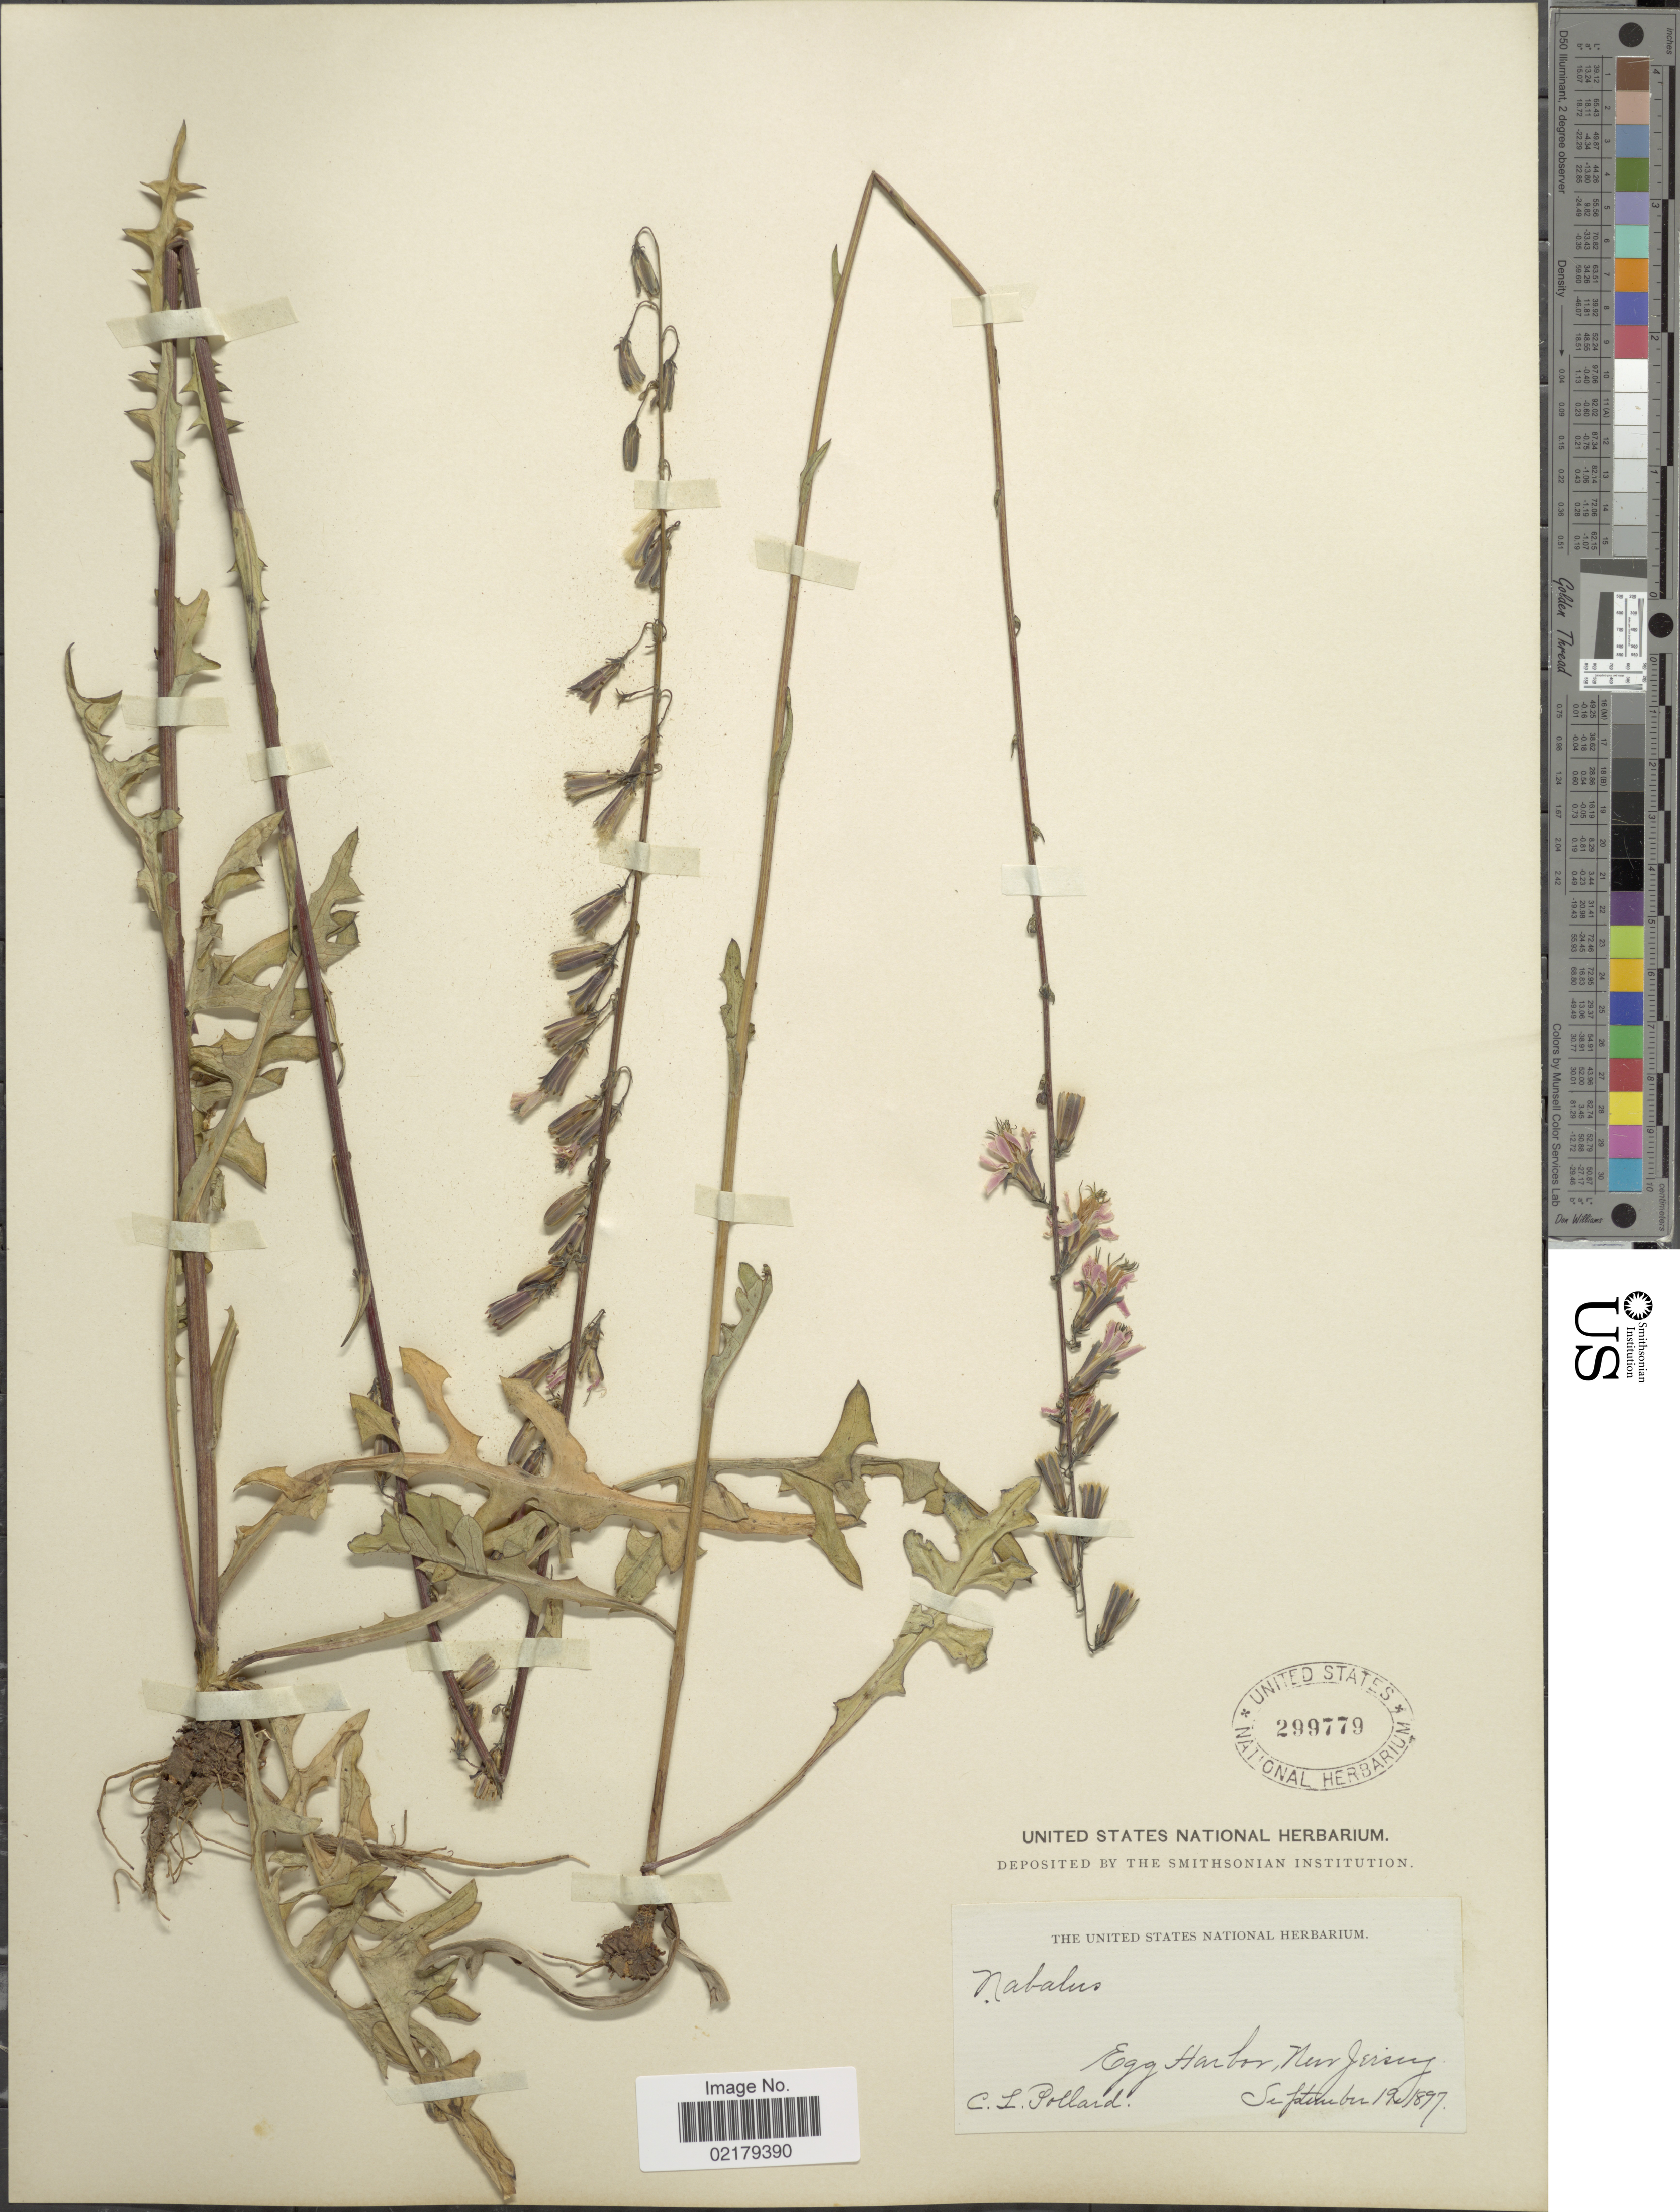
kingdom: Plantae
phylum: Tracheophyta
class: Magnoliopsida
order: Asterales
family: Asteraceae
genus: Prenanthes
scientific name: Prenanthes autumnalis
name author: Walter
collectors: C. L. Pollard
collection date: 1897-09-12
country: United States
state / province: New Jersey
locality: Egg Harbor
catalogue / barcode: US 299779